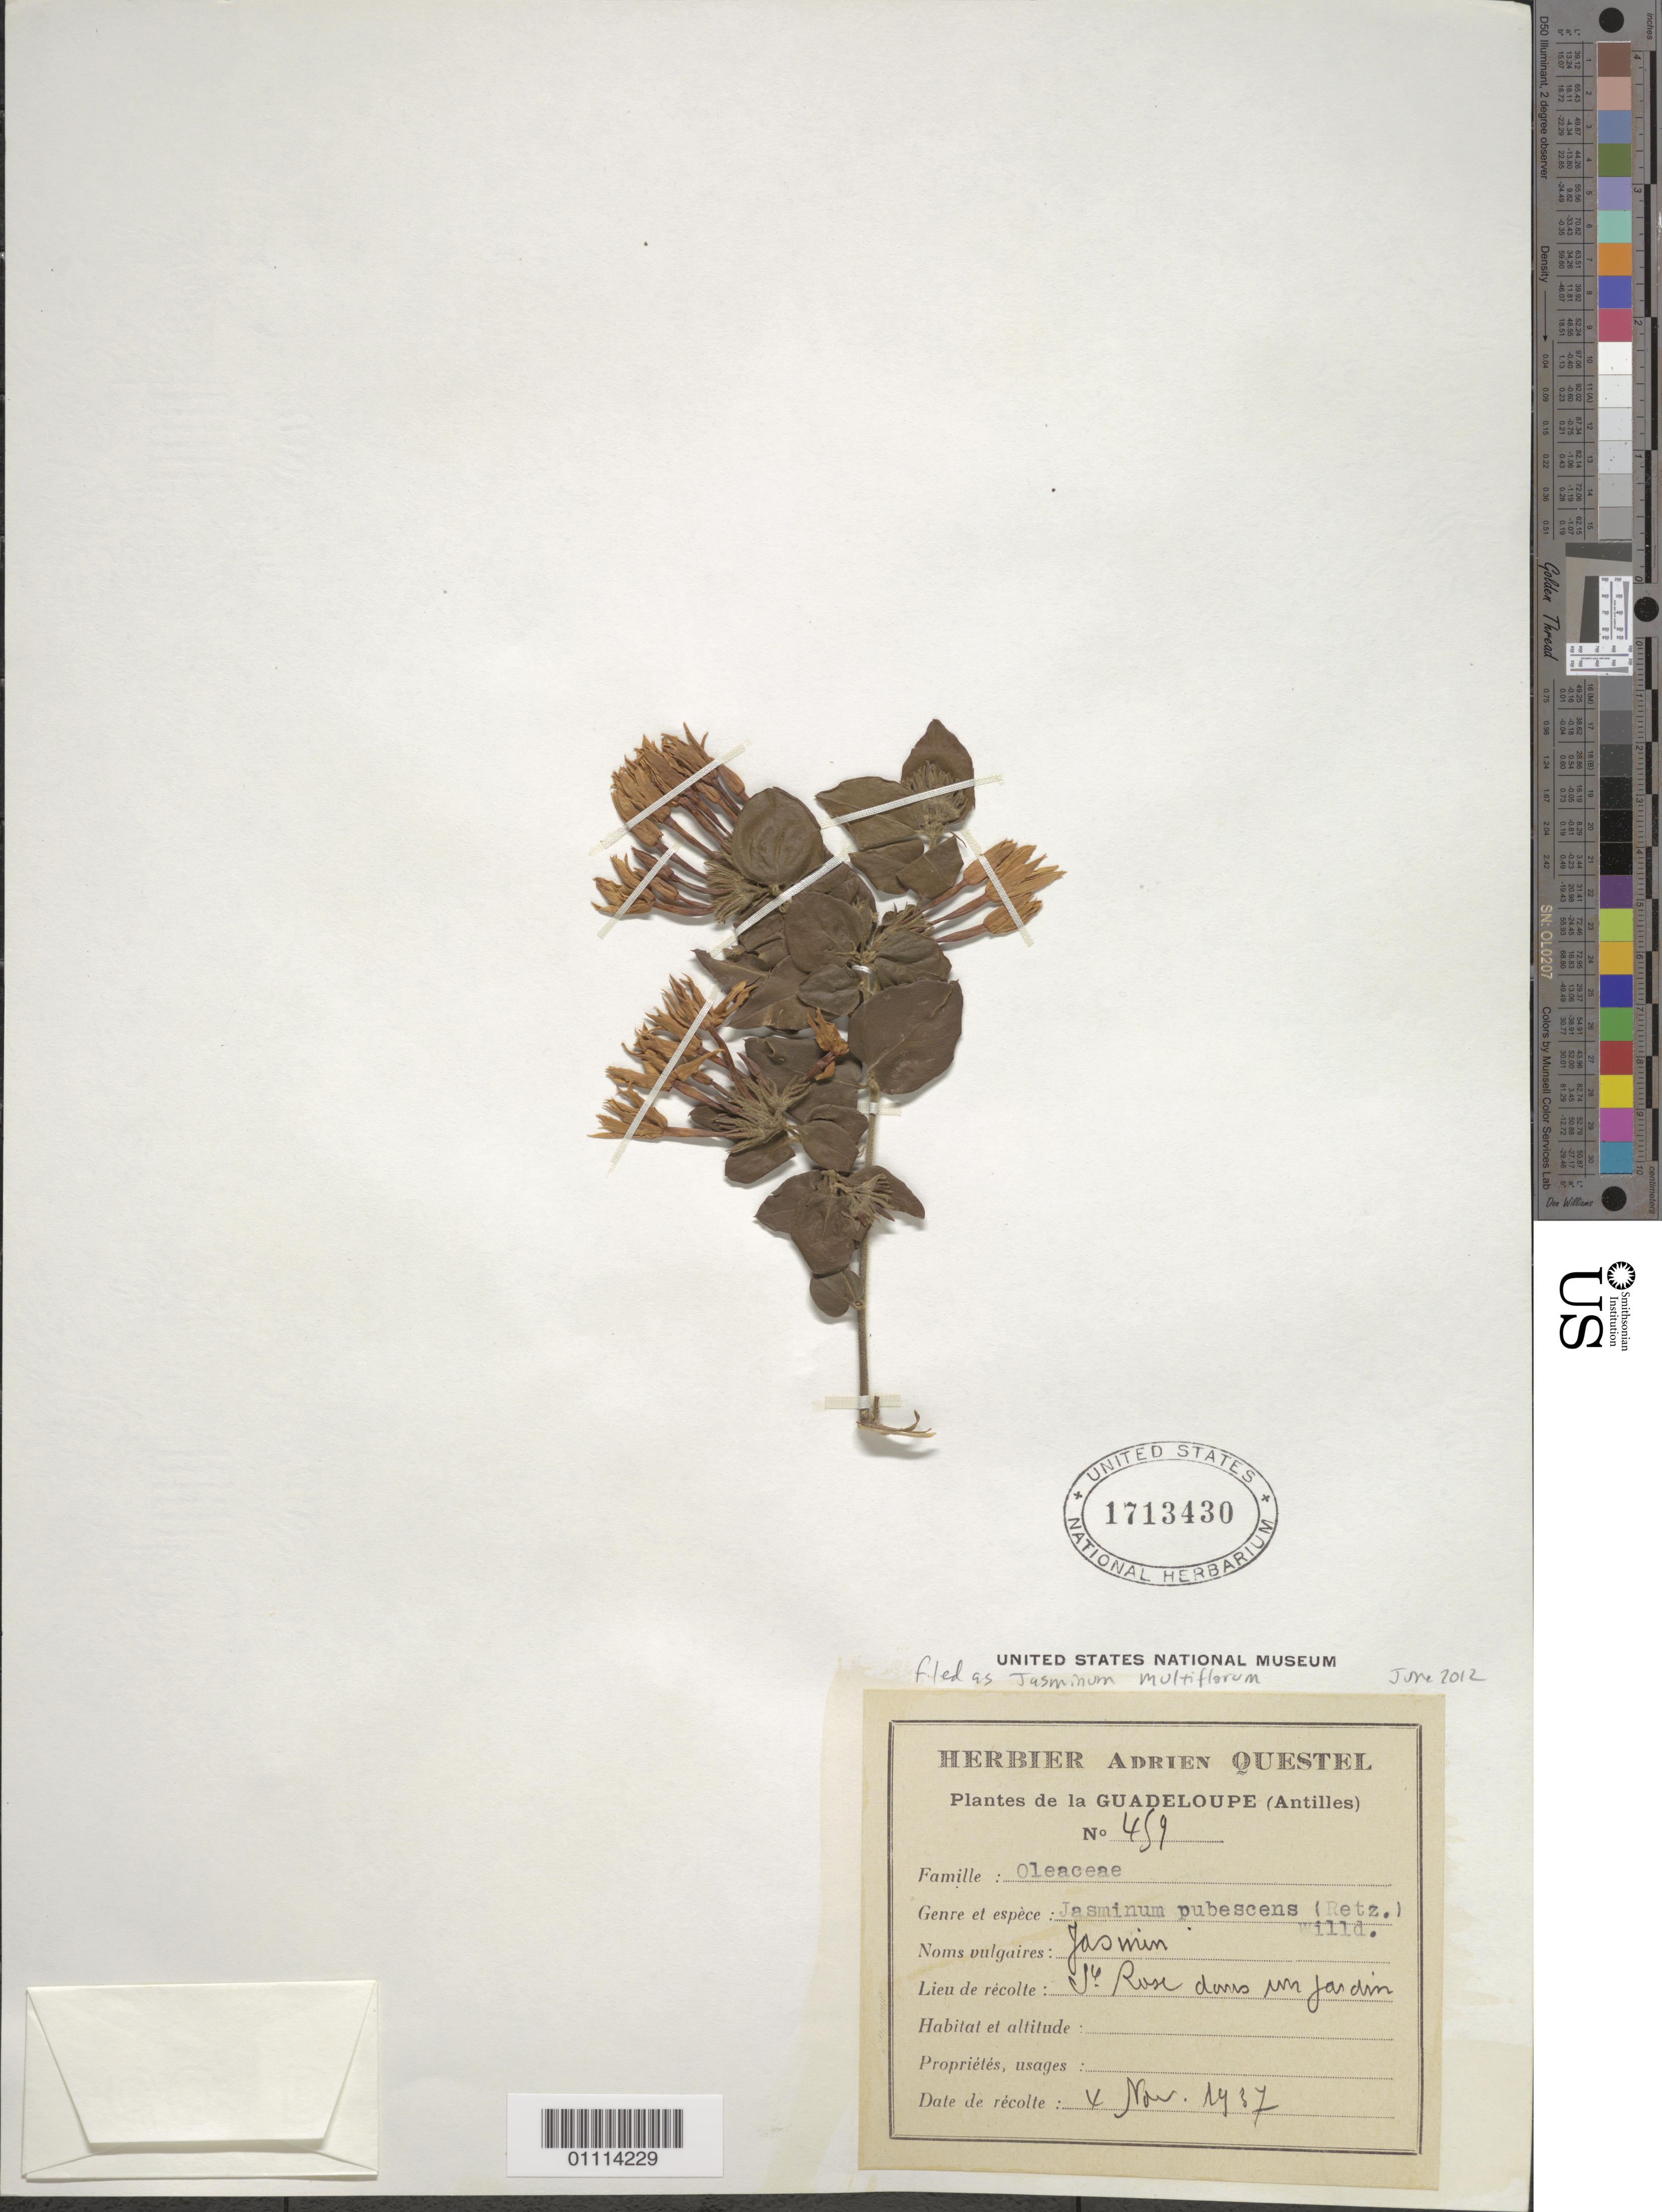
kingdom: Plantae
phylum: Tracheophyta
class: Magnoliopsida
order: Lamiales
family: Oleaceae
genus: Jasminum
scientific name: Jasminum multiflorum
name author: (Burm. f.) Andrews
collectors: A. Questel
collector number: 459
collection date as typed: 04 Nov 1937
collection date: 1937-11-04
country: Guadeloupe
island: Basse Terre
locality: St. Rose dans un jardin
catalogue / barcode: US 1713430